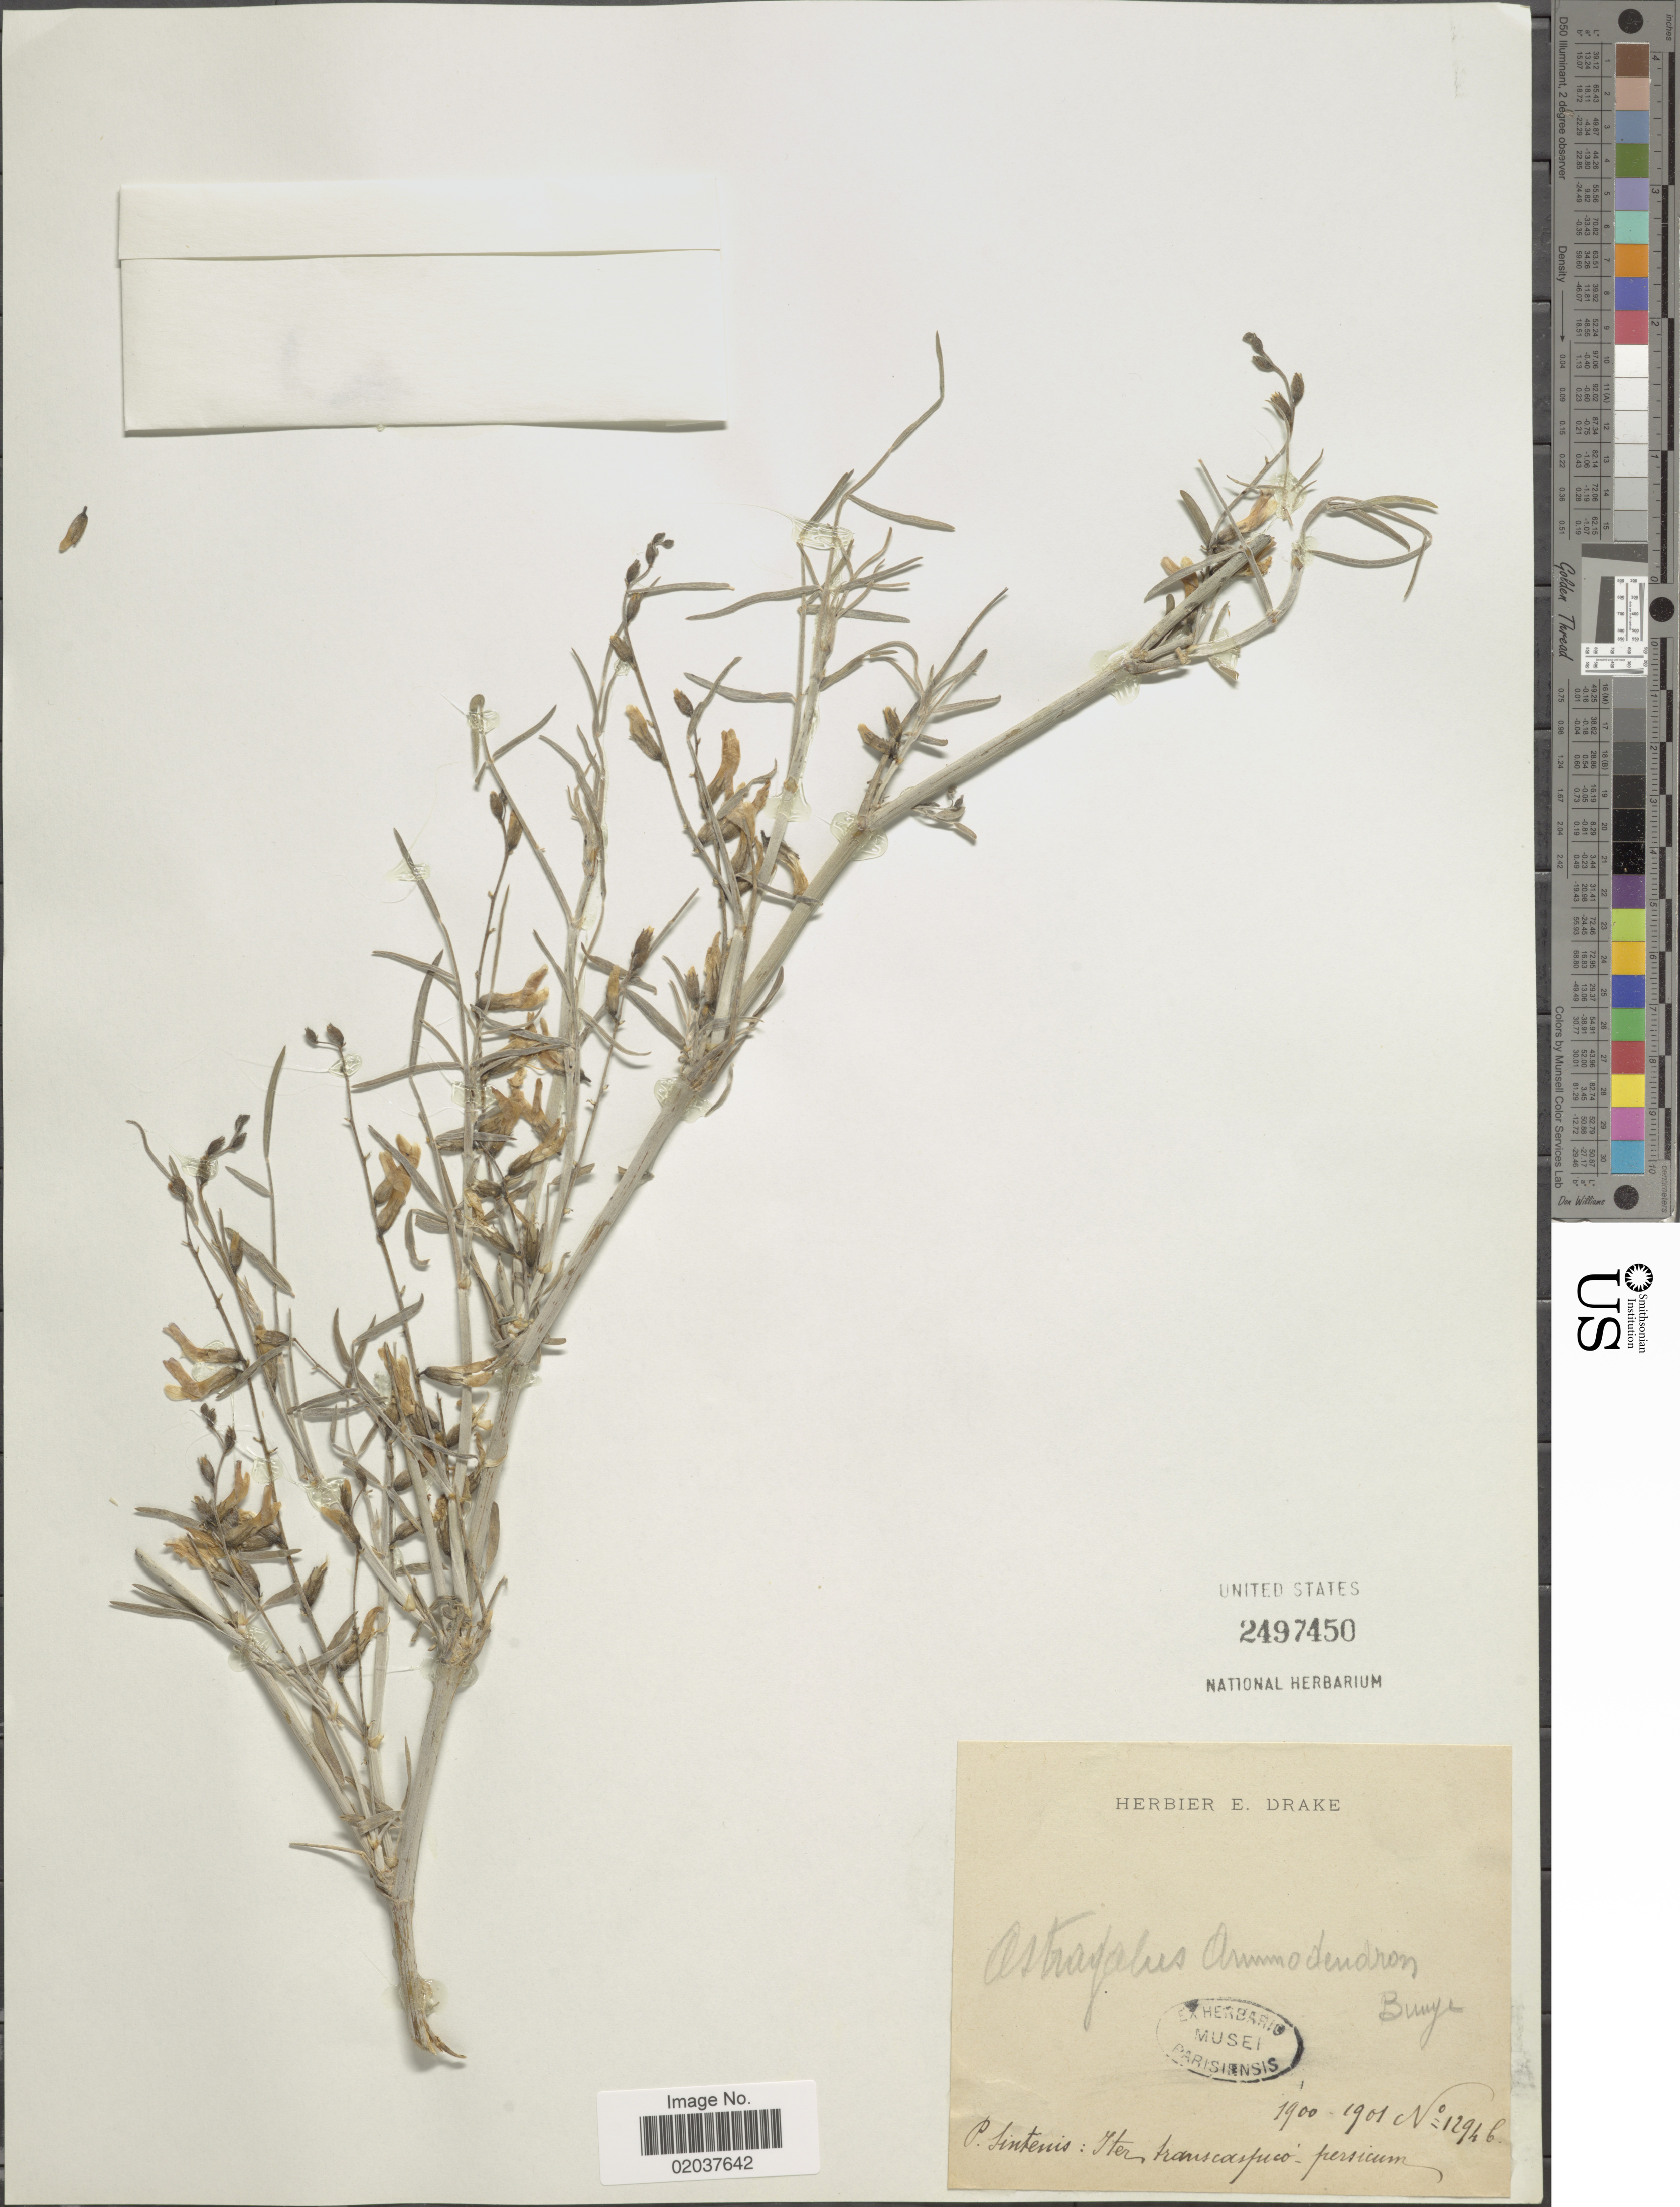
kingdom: Plantae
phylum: Tracheophyta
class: Magnoliopsida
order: Fabales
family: Fabaceae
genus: Astragalus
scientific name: Astragalus ammodendron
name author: Bunge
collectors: P. Sintenis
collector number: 1294b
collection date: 1900/1901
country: Iran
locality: Inter transcaspico Persicum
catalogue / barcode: US 2497450